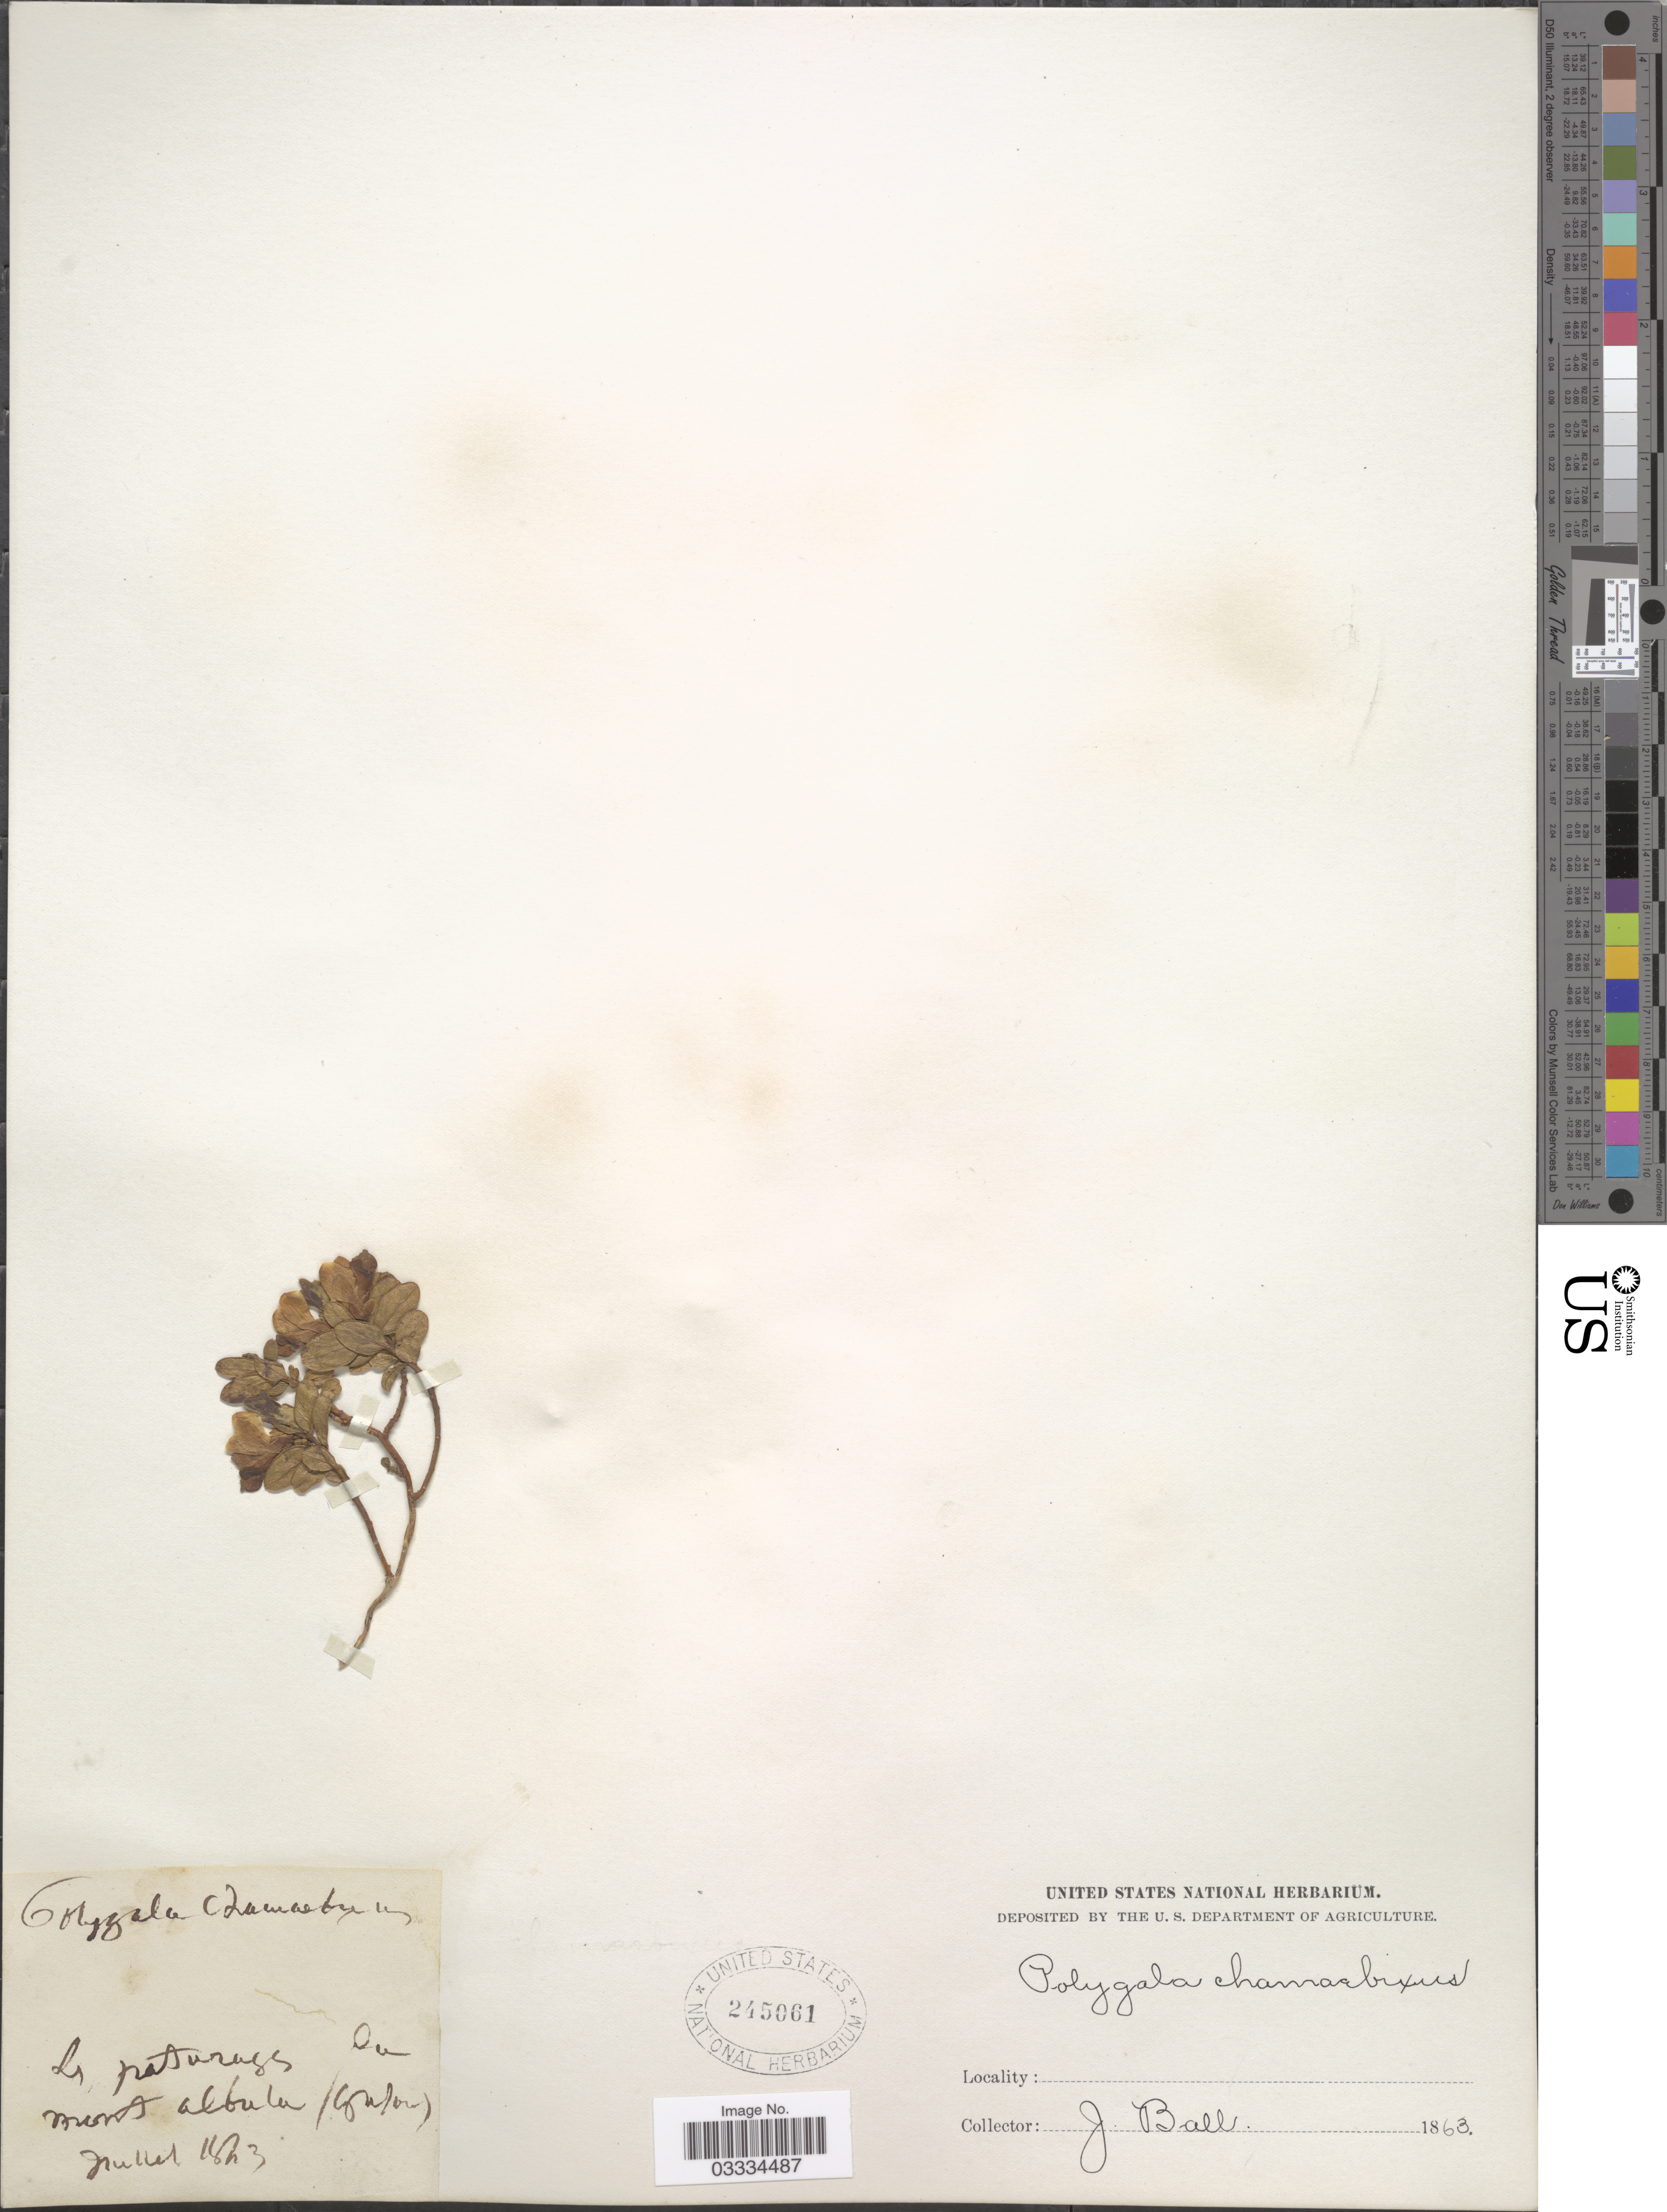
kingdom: Plantae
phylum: Tracheophyta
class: Magnoliopsida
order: Fabales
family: Polygalaceae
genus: Polygaloides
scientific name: Polygaloides chamaebuxus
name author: (L.) O. Schwarz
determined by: Strong, Mark T., (BOT), Smithsonian Institution - National Museum of Natural History (UNITED STATES)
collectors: J. Ball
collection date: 1863-07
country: Switzerland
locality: La pasturass du mont albula (grison).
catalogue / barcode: US 245061